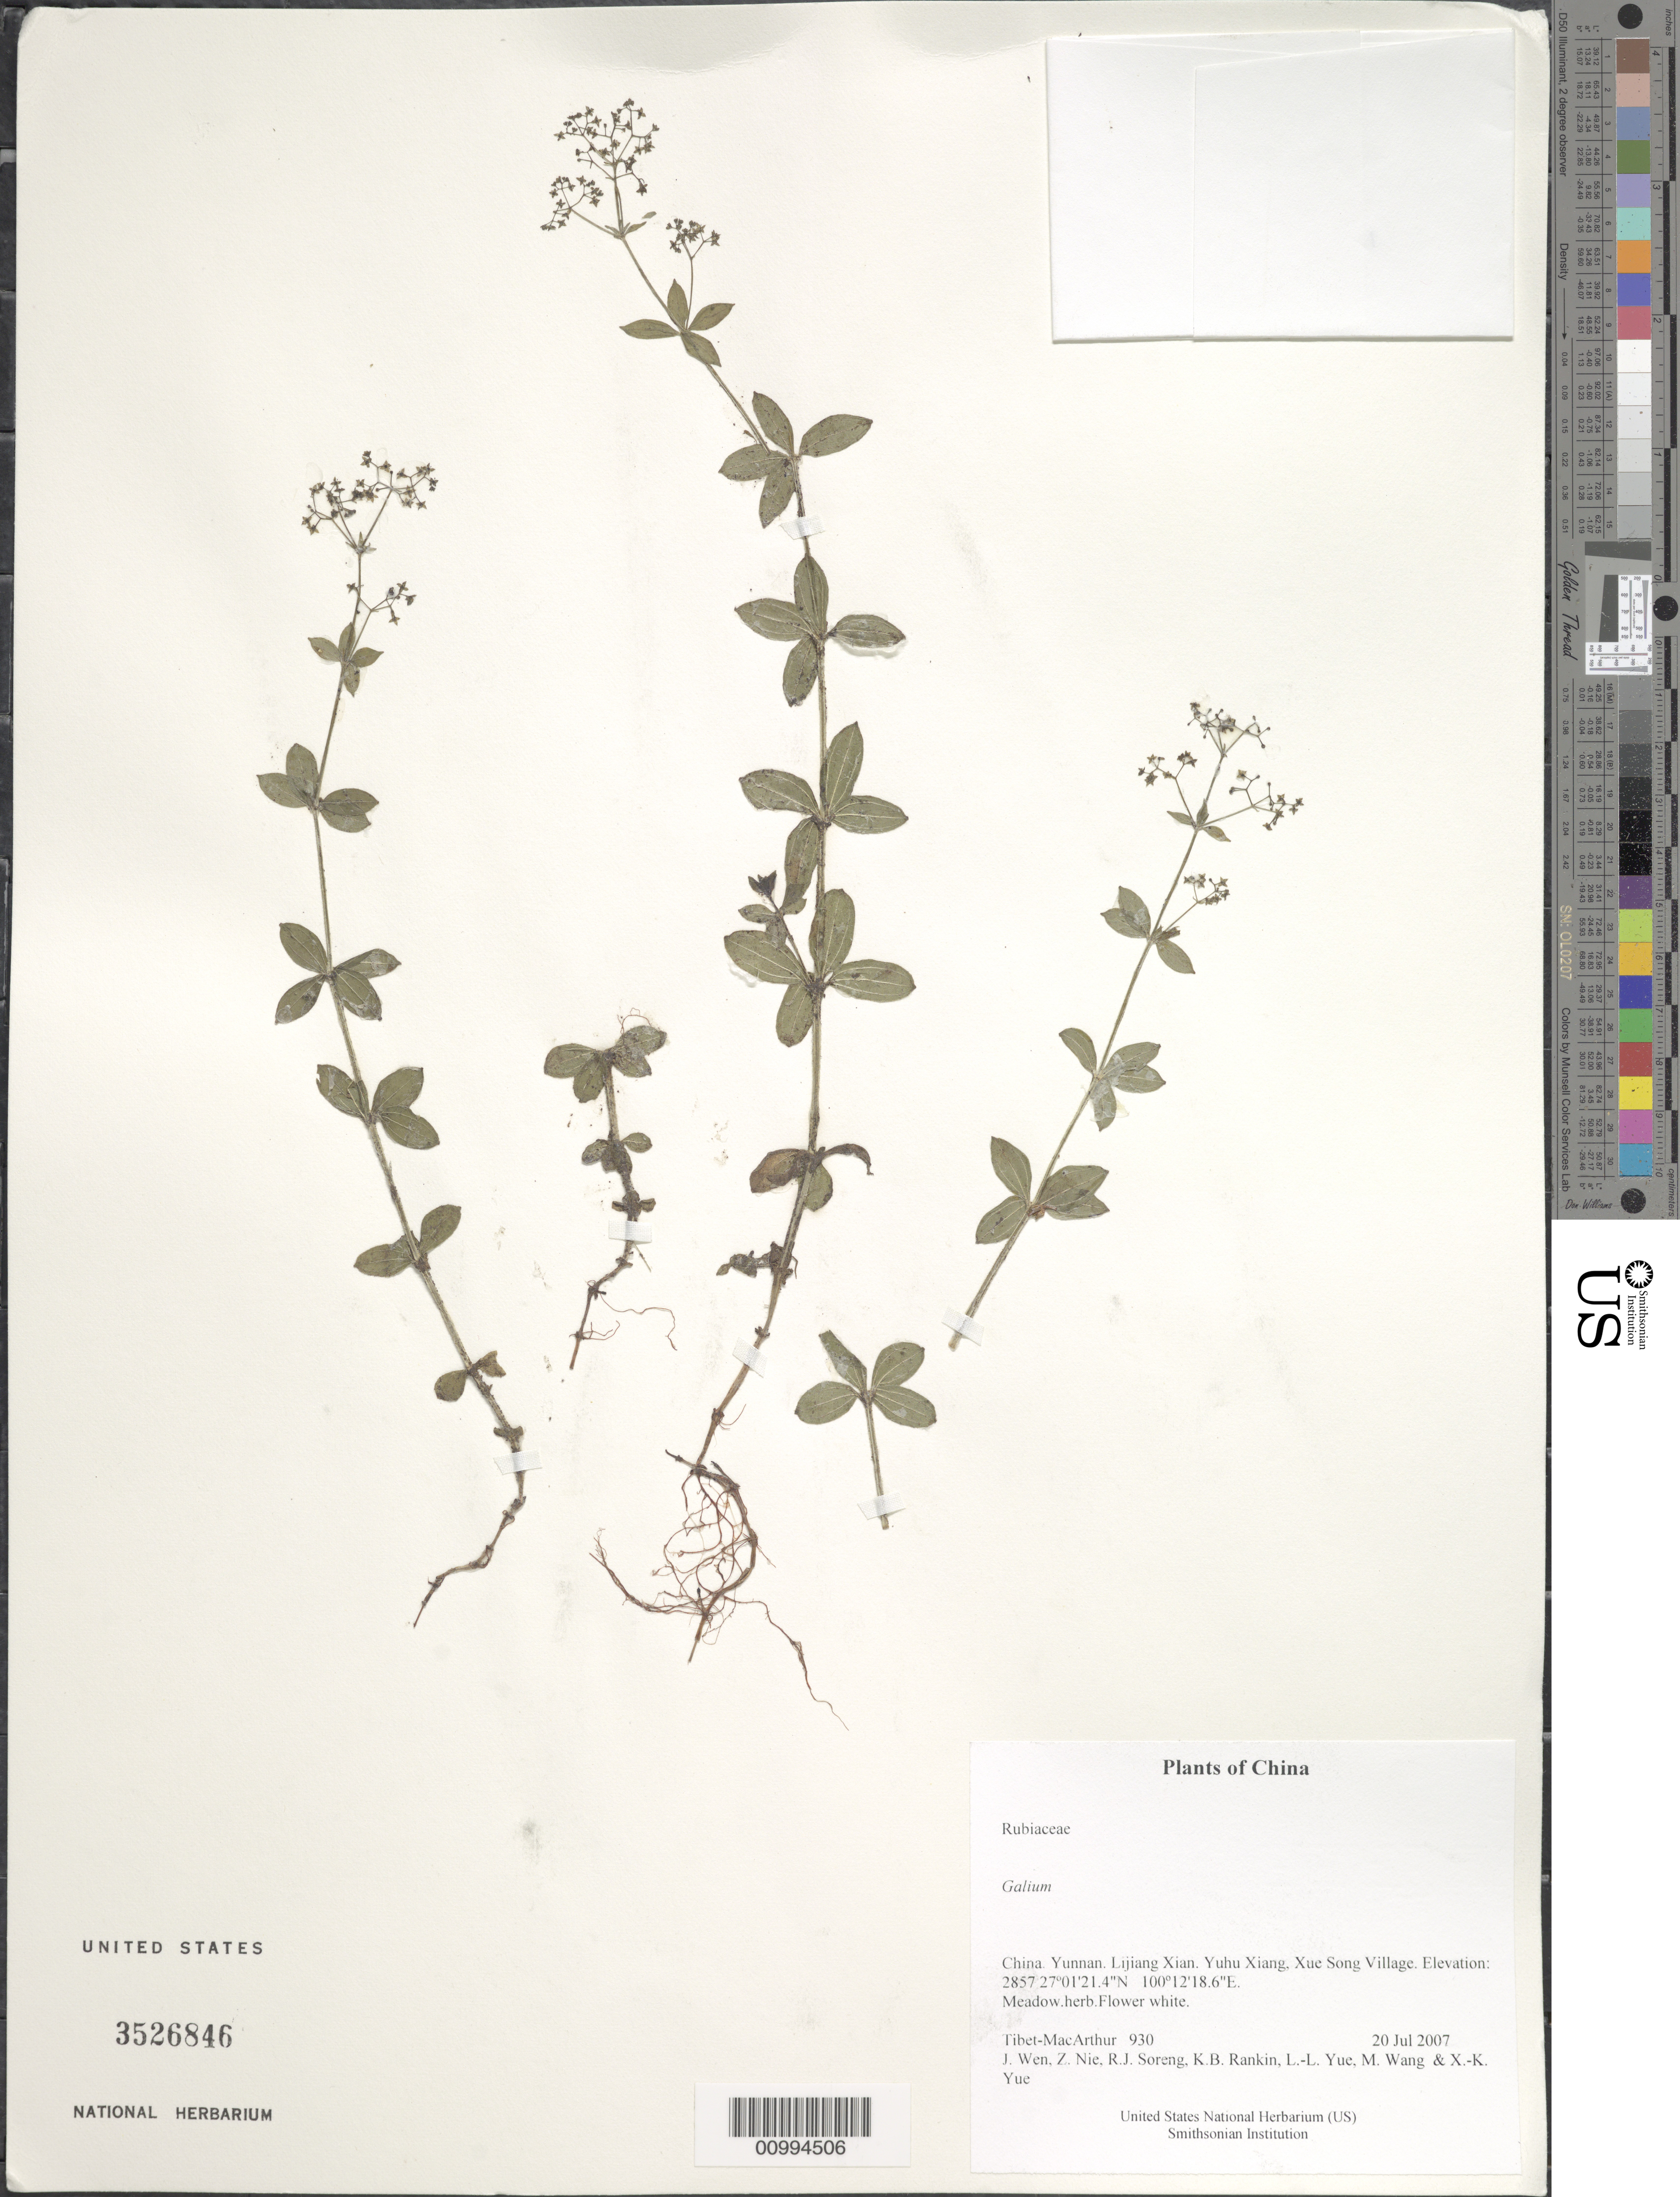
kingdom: Plantae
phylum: Tracheophyta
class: Magnoliopsida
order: Gentianales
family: Rubiaceae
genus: Galium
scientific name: Galium sp.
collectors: Tibet-MacArthur, J. Wen, Z. Nie, R. J. Soreng, K. Rankin, L. Yue, M. Wang & X. Yue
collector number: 930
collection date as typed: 20 Jul 2007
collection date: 2007-07-20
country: China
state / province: Yunnan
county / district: Lijiang Xian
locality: Yuhu Xiang, Xue Song Village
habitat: Meadow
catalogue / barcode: US 3526846